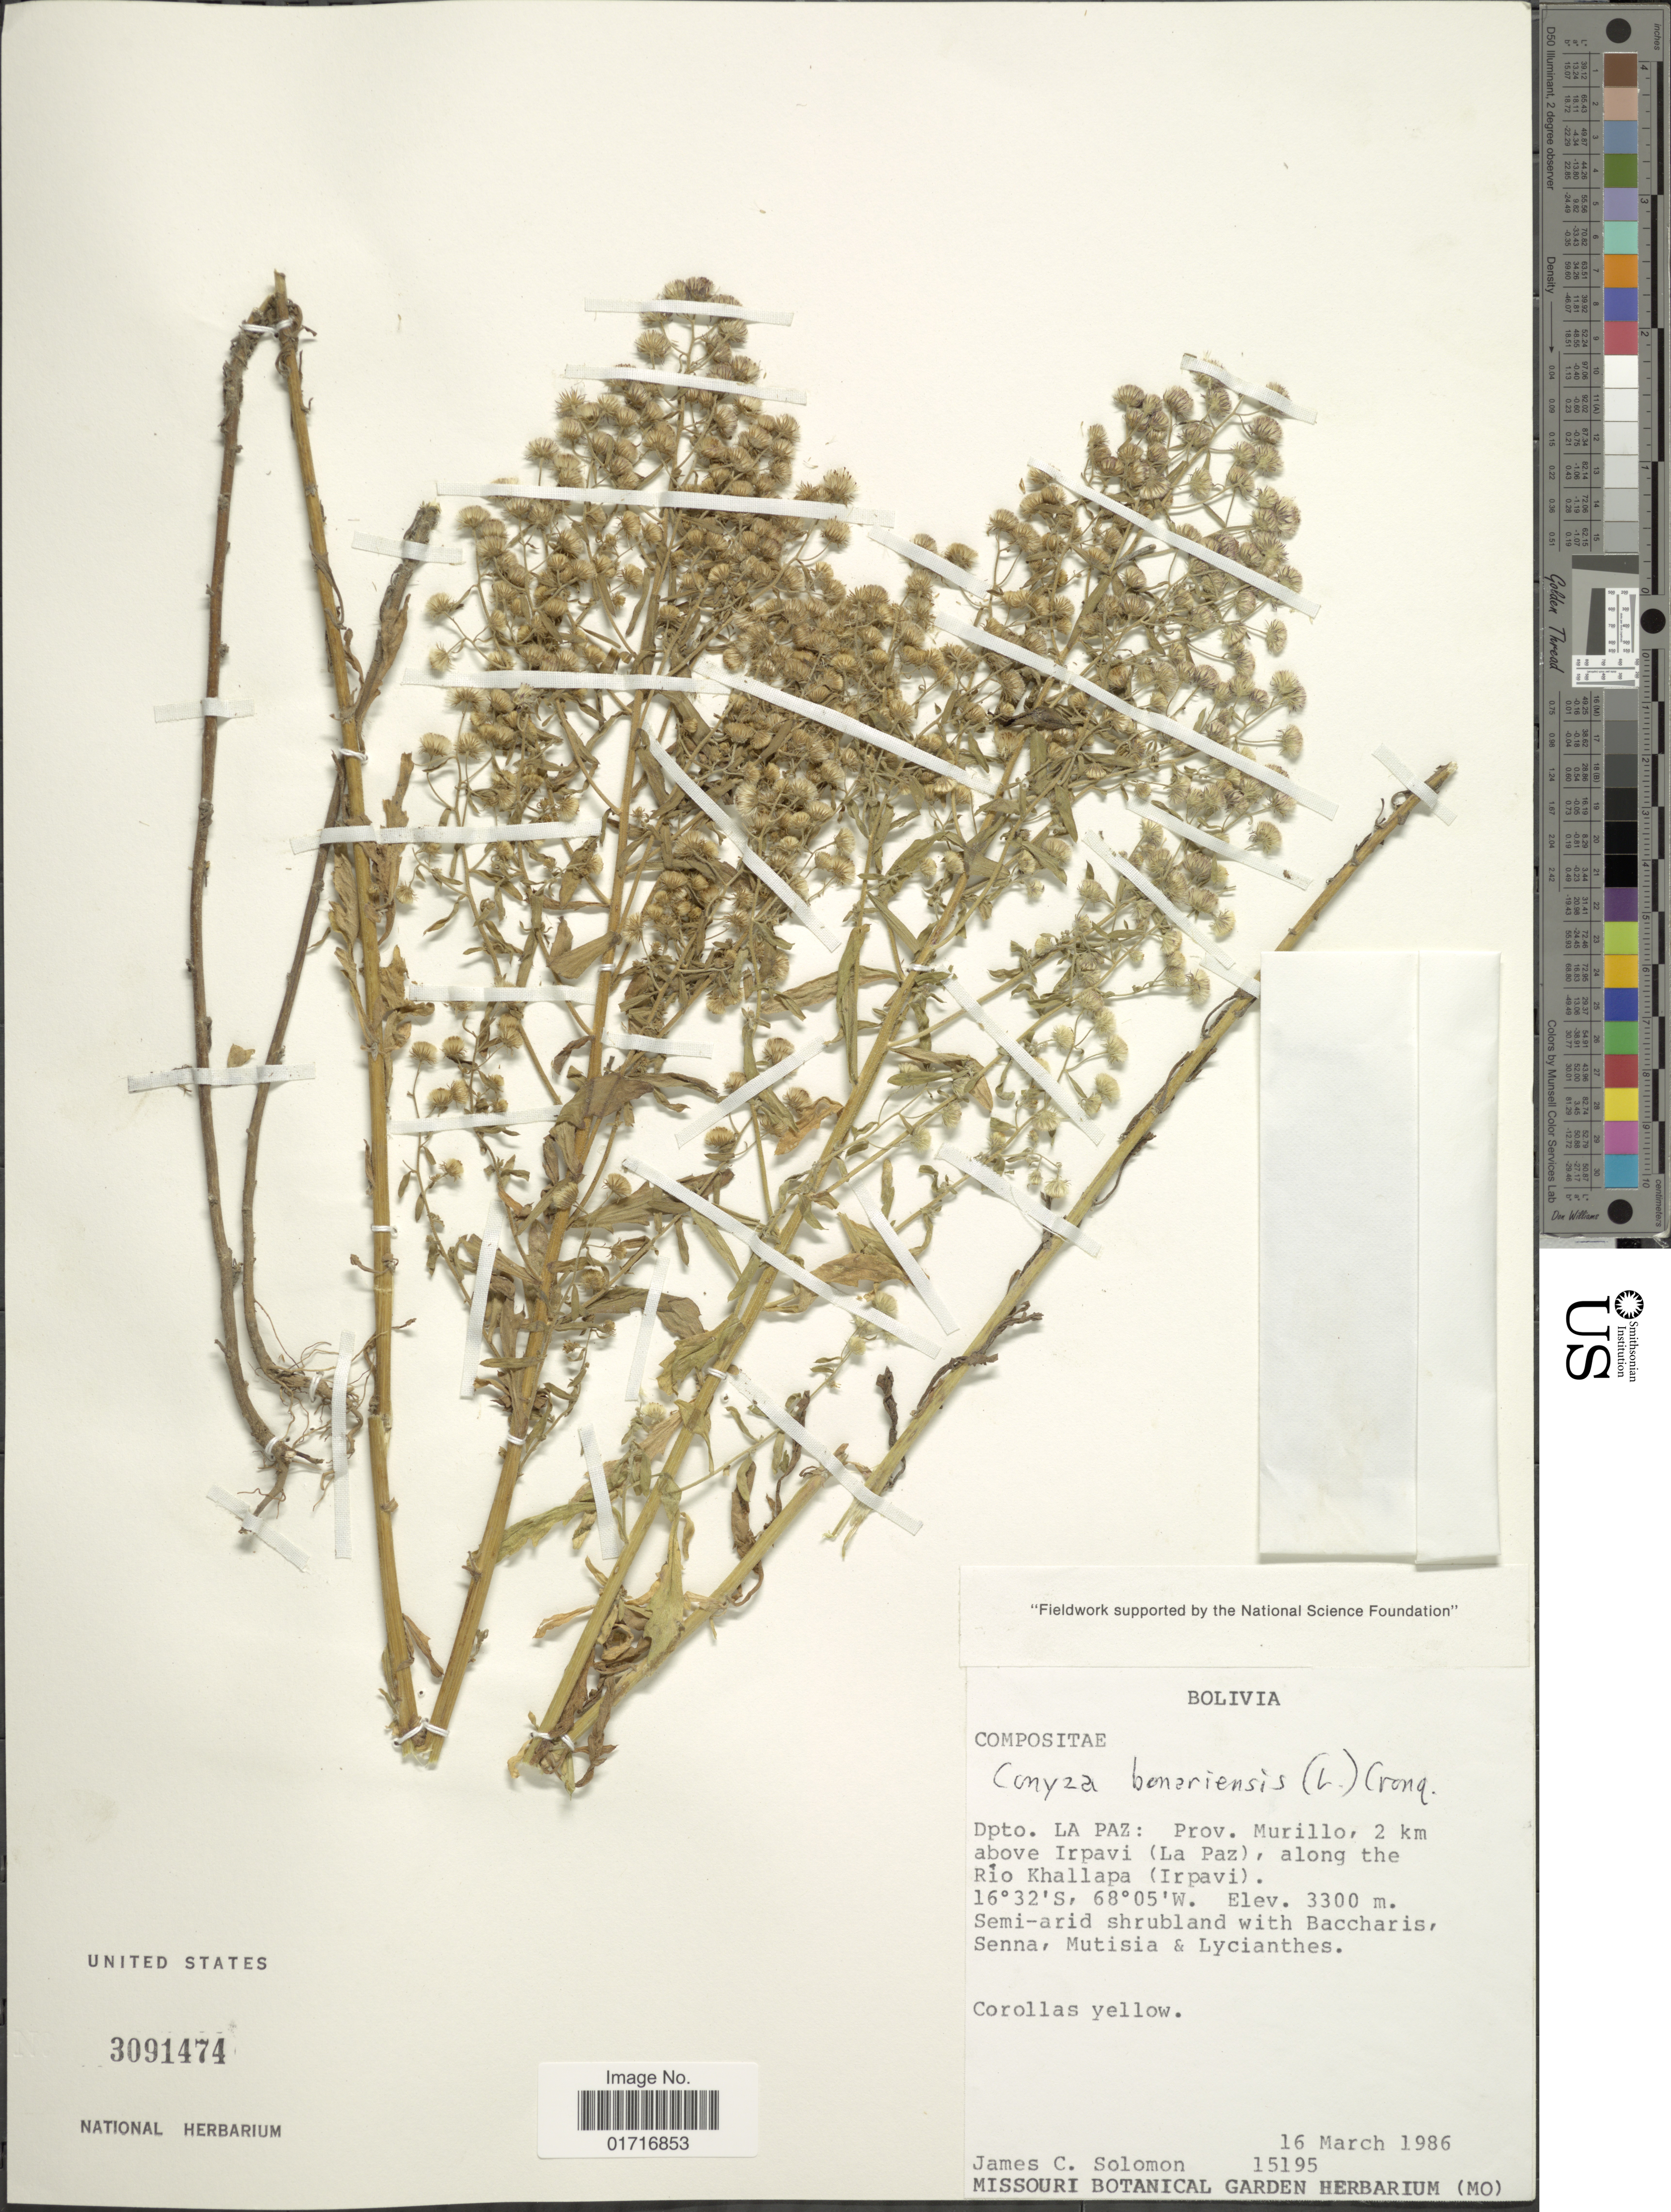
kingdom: Plantae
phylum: Tracheophyta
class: Magnoliopsida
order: Asterales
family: Asteraceae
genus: Conyza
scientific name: Conyza bonariensis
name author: (L.) Cronq.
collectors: J. C. Solomon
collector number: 15195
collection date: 1986-03-16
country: Bolivia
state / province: La Paz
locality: Dpto. La Paz. Prov. Murillo, 2 km above Khallapa (Irpavi).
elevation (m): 3300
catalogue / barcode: US 3091474